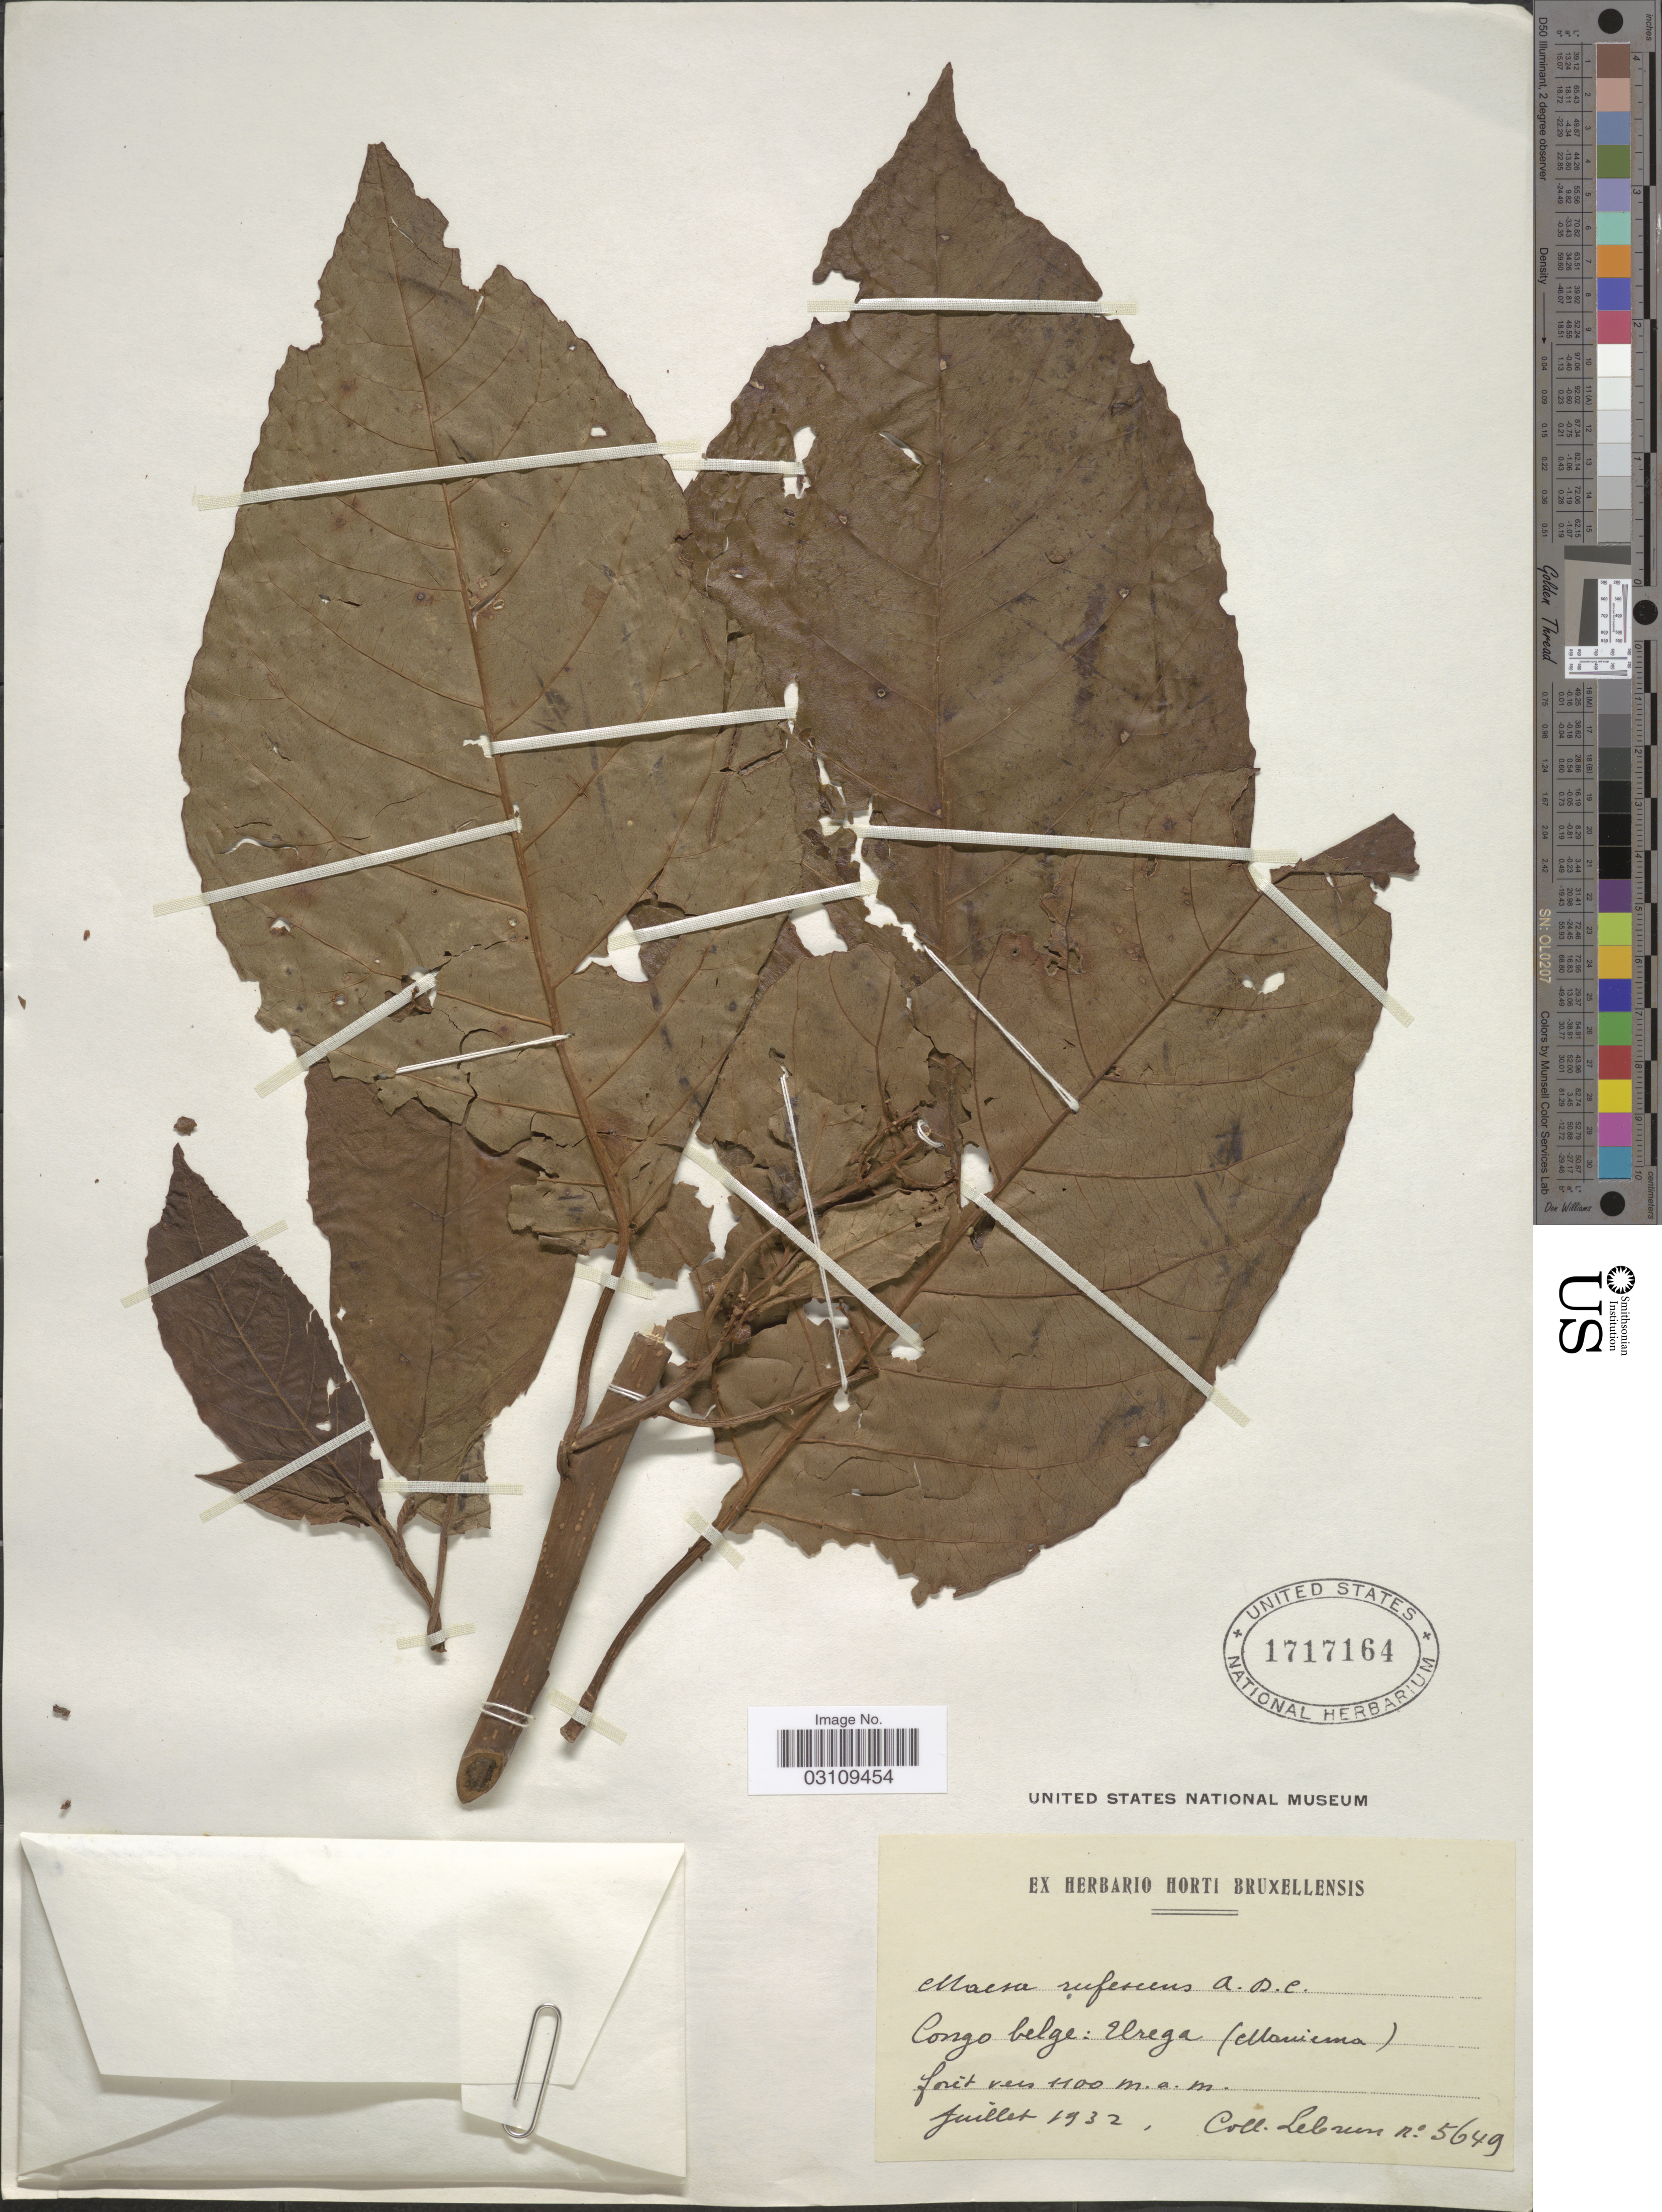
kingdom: Plantae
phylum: Tracheophyta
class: Magnoliopsida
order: Ericales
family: Primulaceae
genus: Maesa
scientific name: Maesa rufescens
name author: A. DC.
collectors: J.A. Lebrun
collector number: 5649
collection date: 1932-07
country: Congo, Democratic Republic of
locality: Congo belge, Urega (Maniema).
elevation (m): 1100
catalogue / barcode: US 1717164